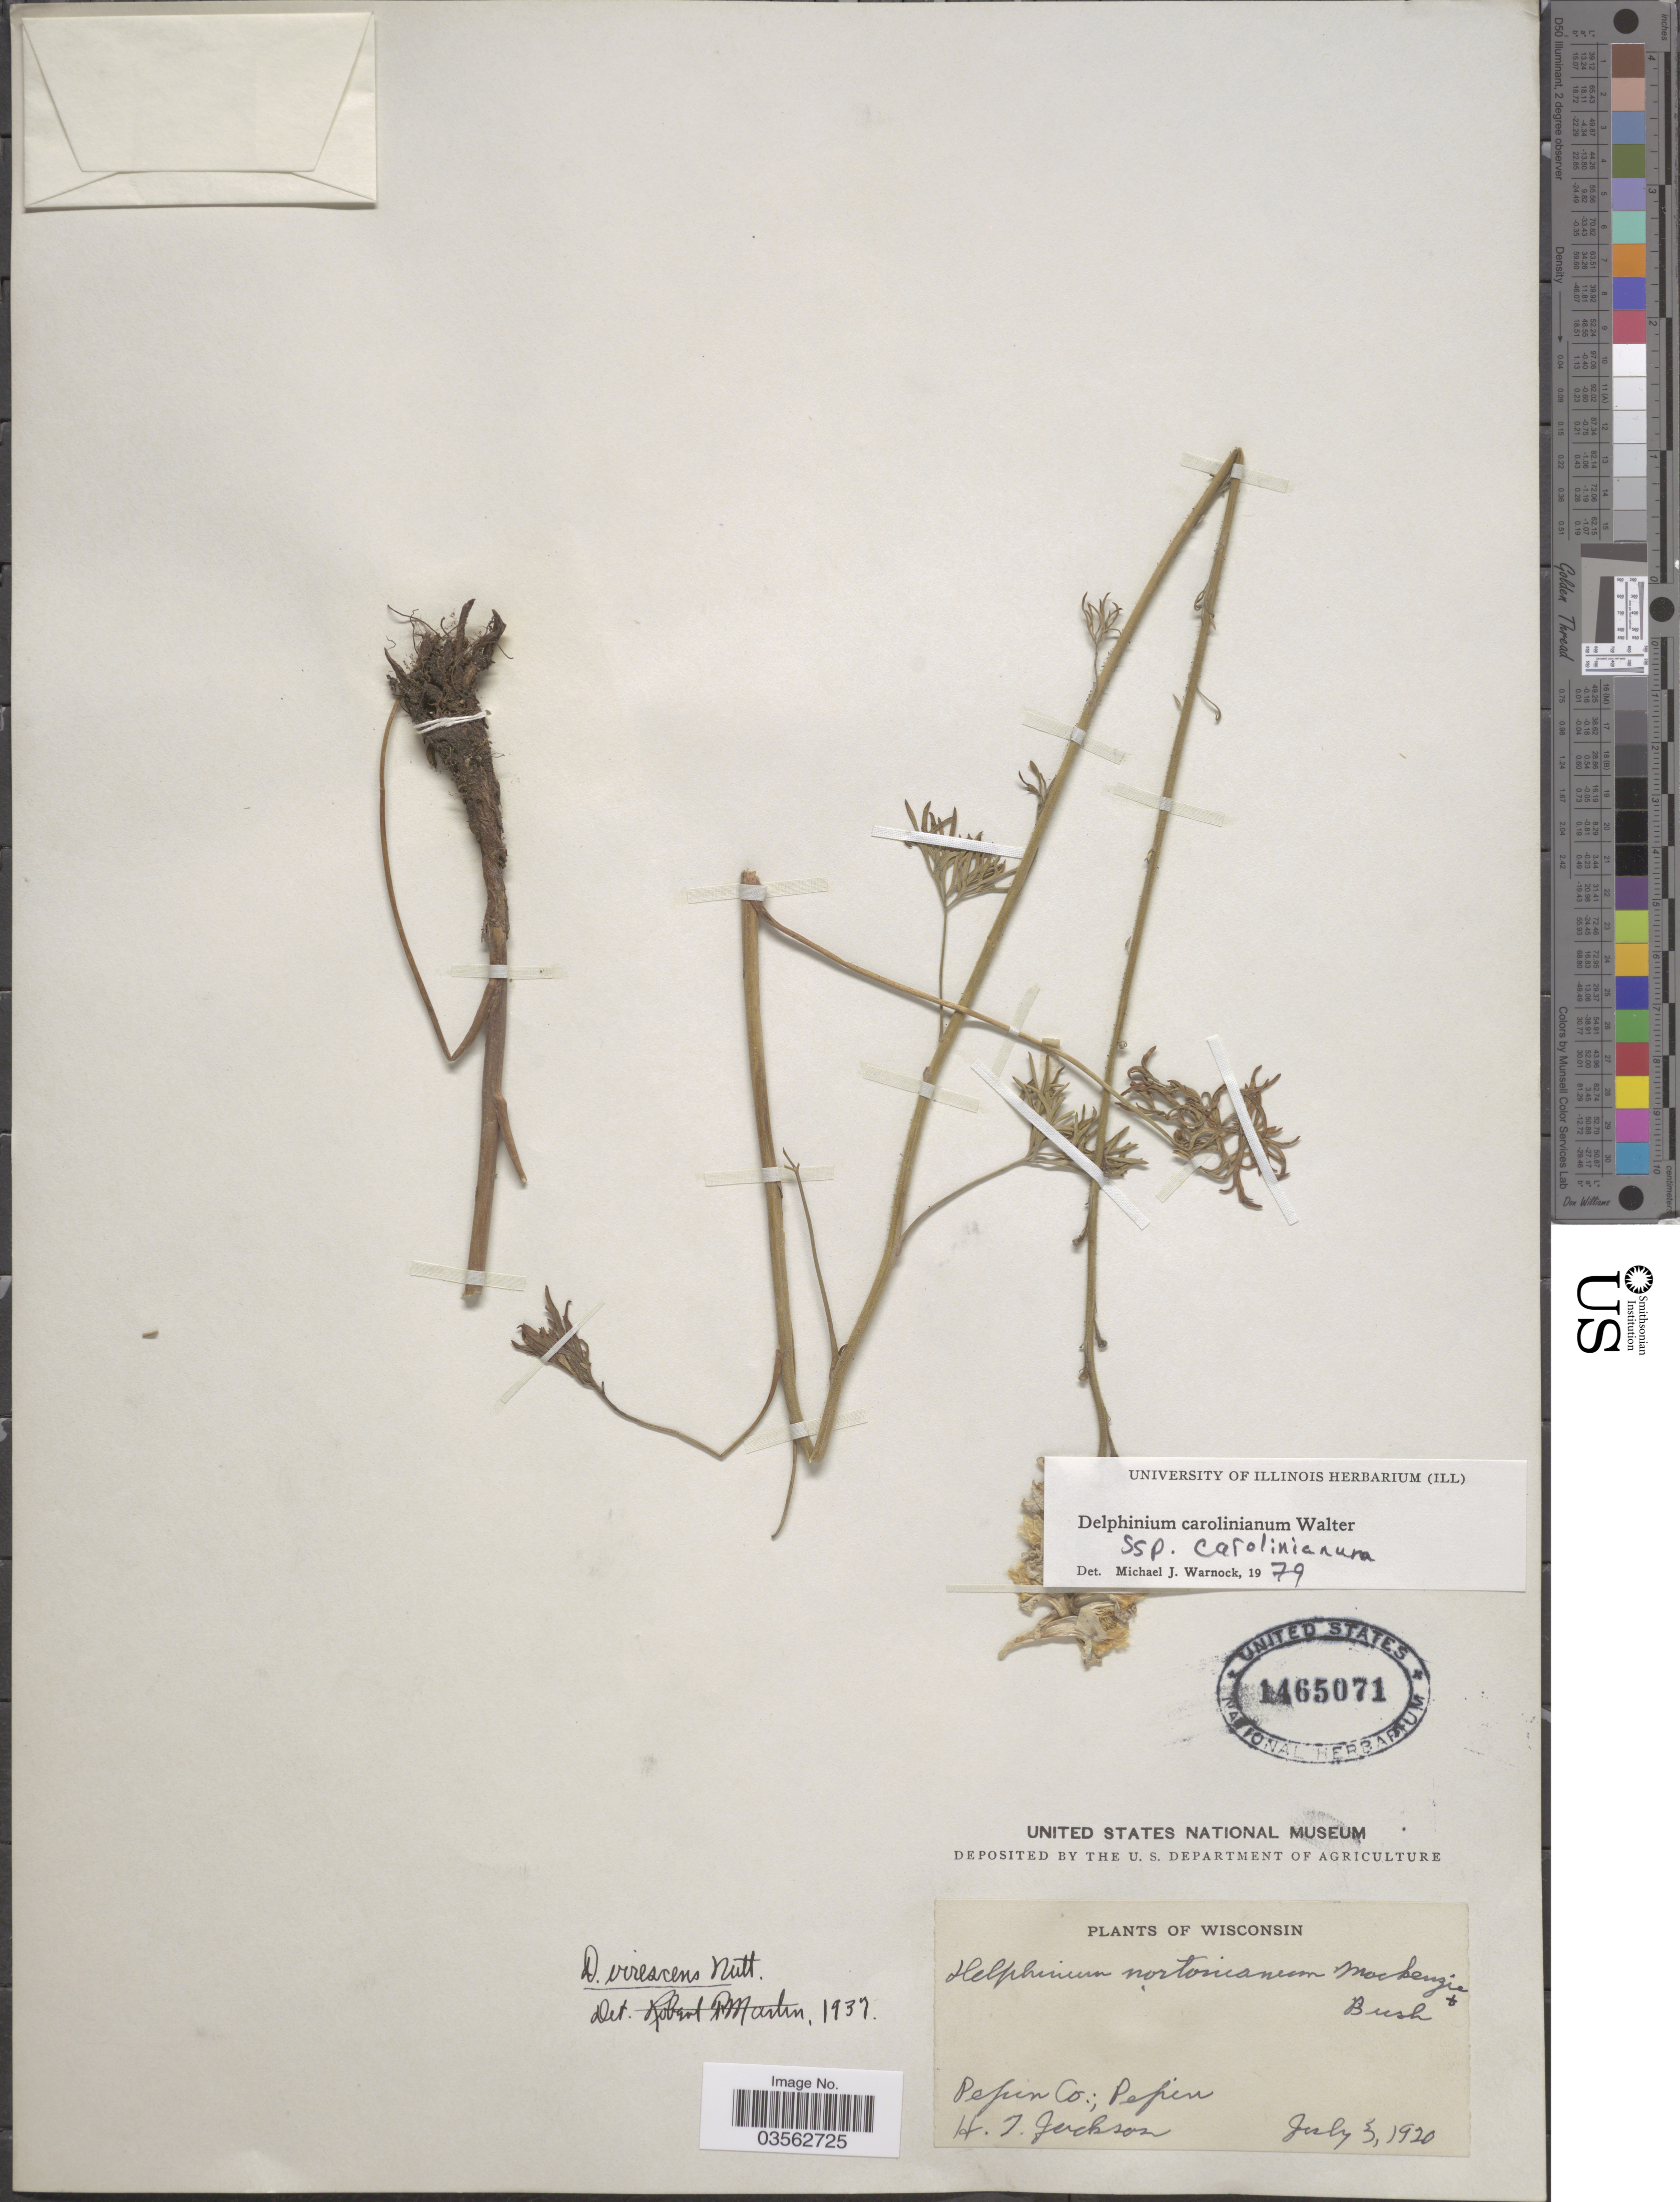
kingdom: Plantae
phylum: Tracheophyta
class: Magnoliopsida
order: Ranunculales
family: Ranunculaceae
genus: Delphinium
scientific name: Delphinium carolinianum subsp. carolinianum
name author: Walter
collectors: H. Jackson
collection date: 1920-07-05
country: United States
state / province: Wisconsin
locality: Pepin Co.; Pepin.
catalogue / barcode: US 1465071